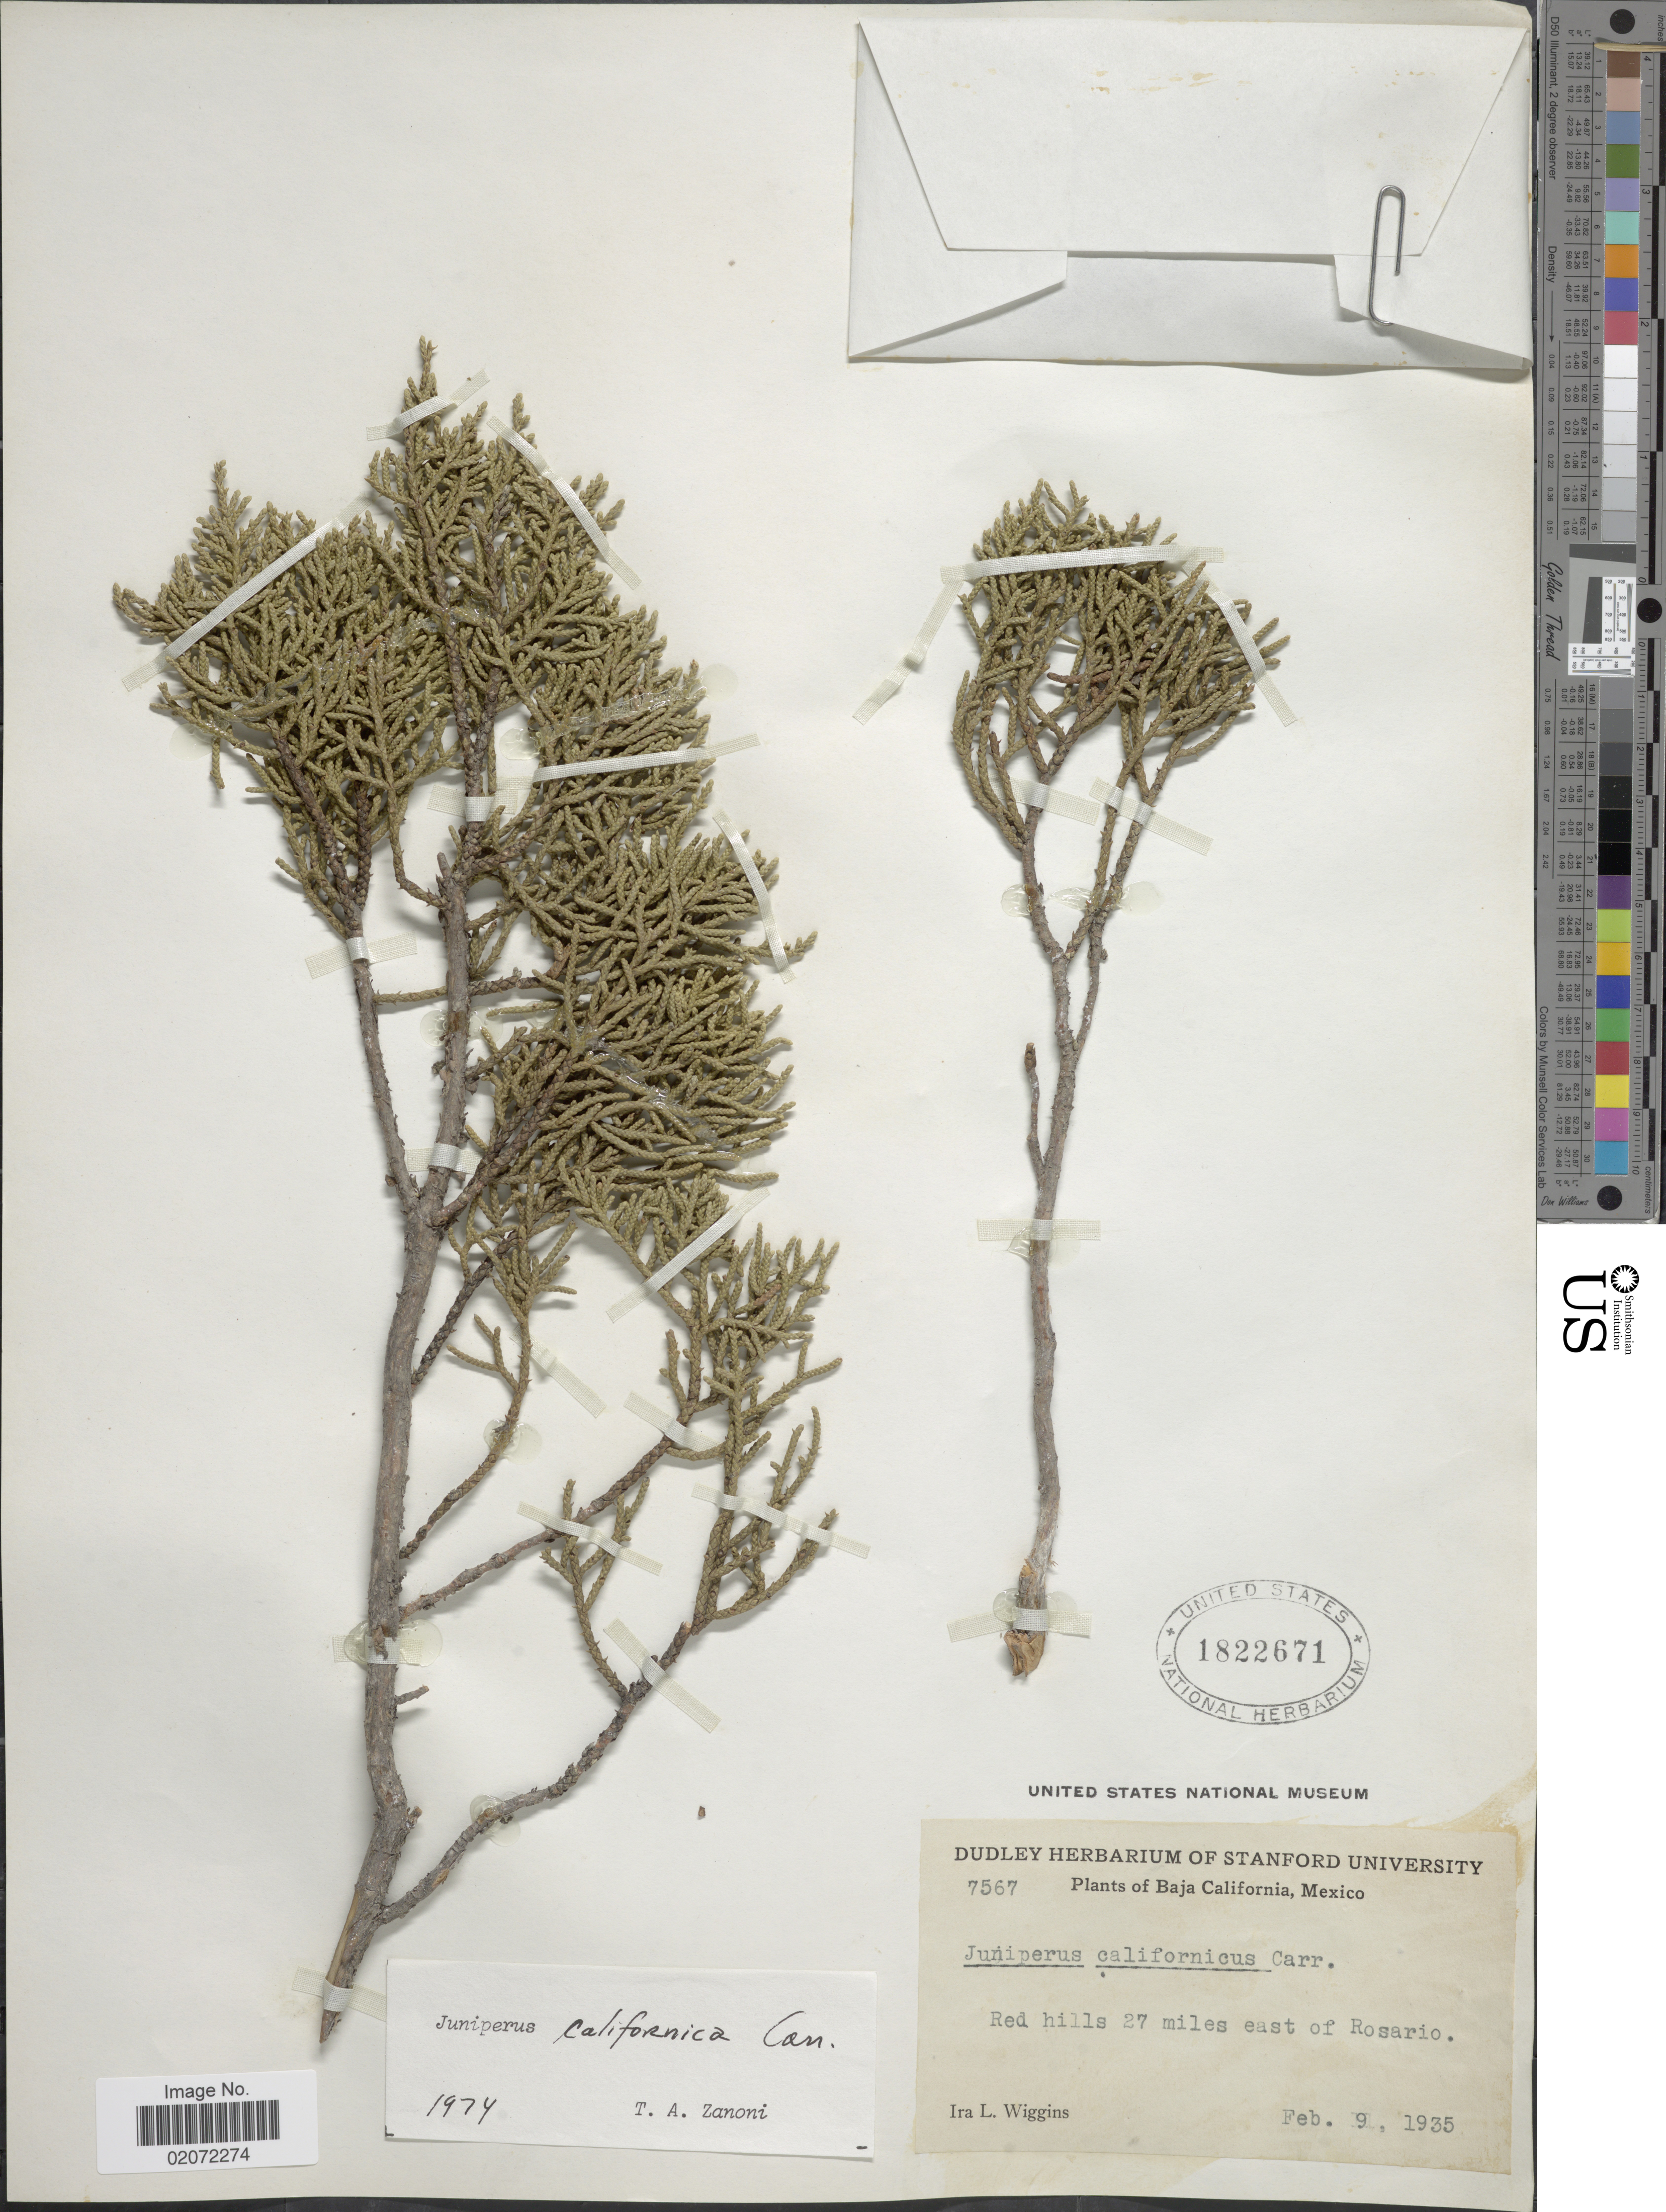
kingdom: Plantae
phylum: Tracheophyta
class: Pinopsida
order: Pinales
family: Cupressaceae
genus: Juniperus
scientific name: Juniperus californica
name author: Carrière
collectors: I. L. Wiggins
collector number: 7567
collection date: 1935-02-09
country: Mexico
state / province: Baja California Norte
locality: Red hills 27 miles east of Rosario.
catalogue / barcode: US 1822671